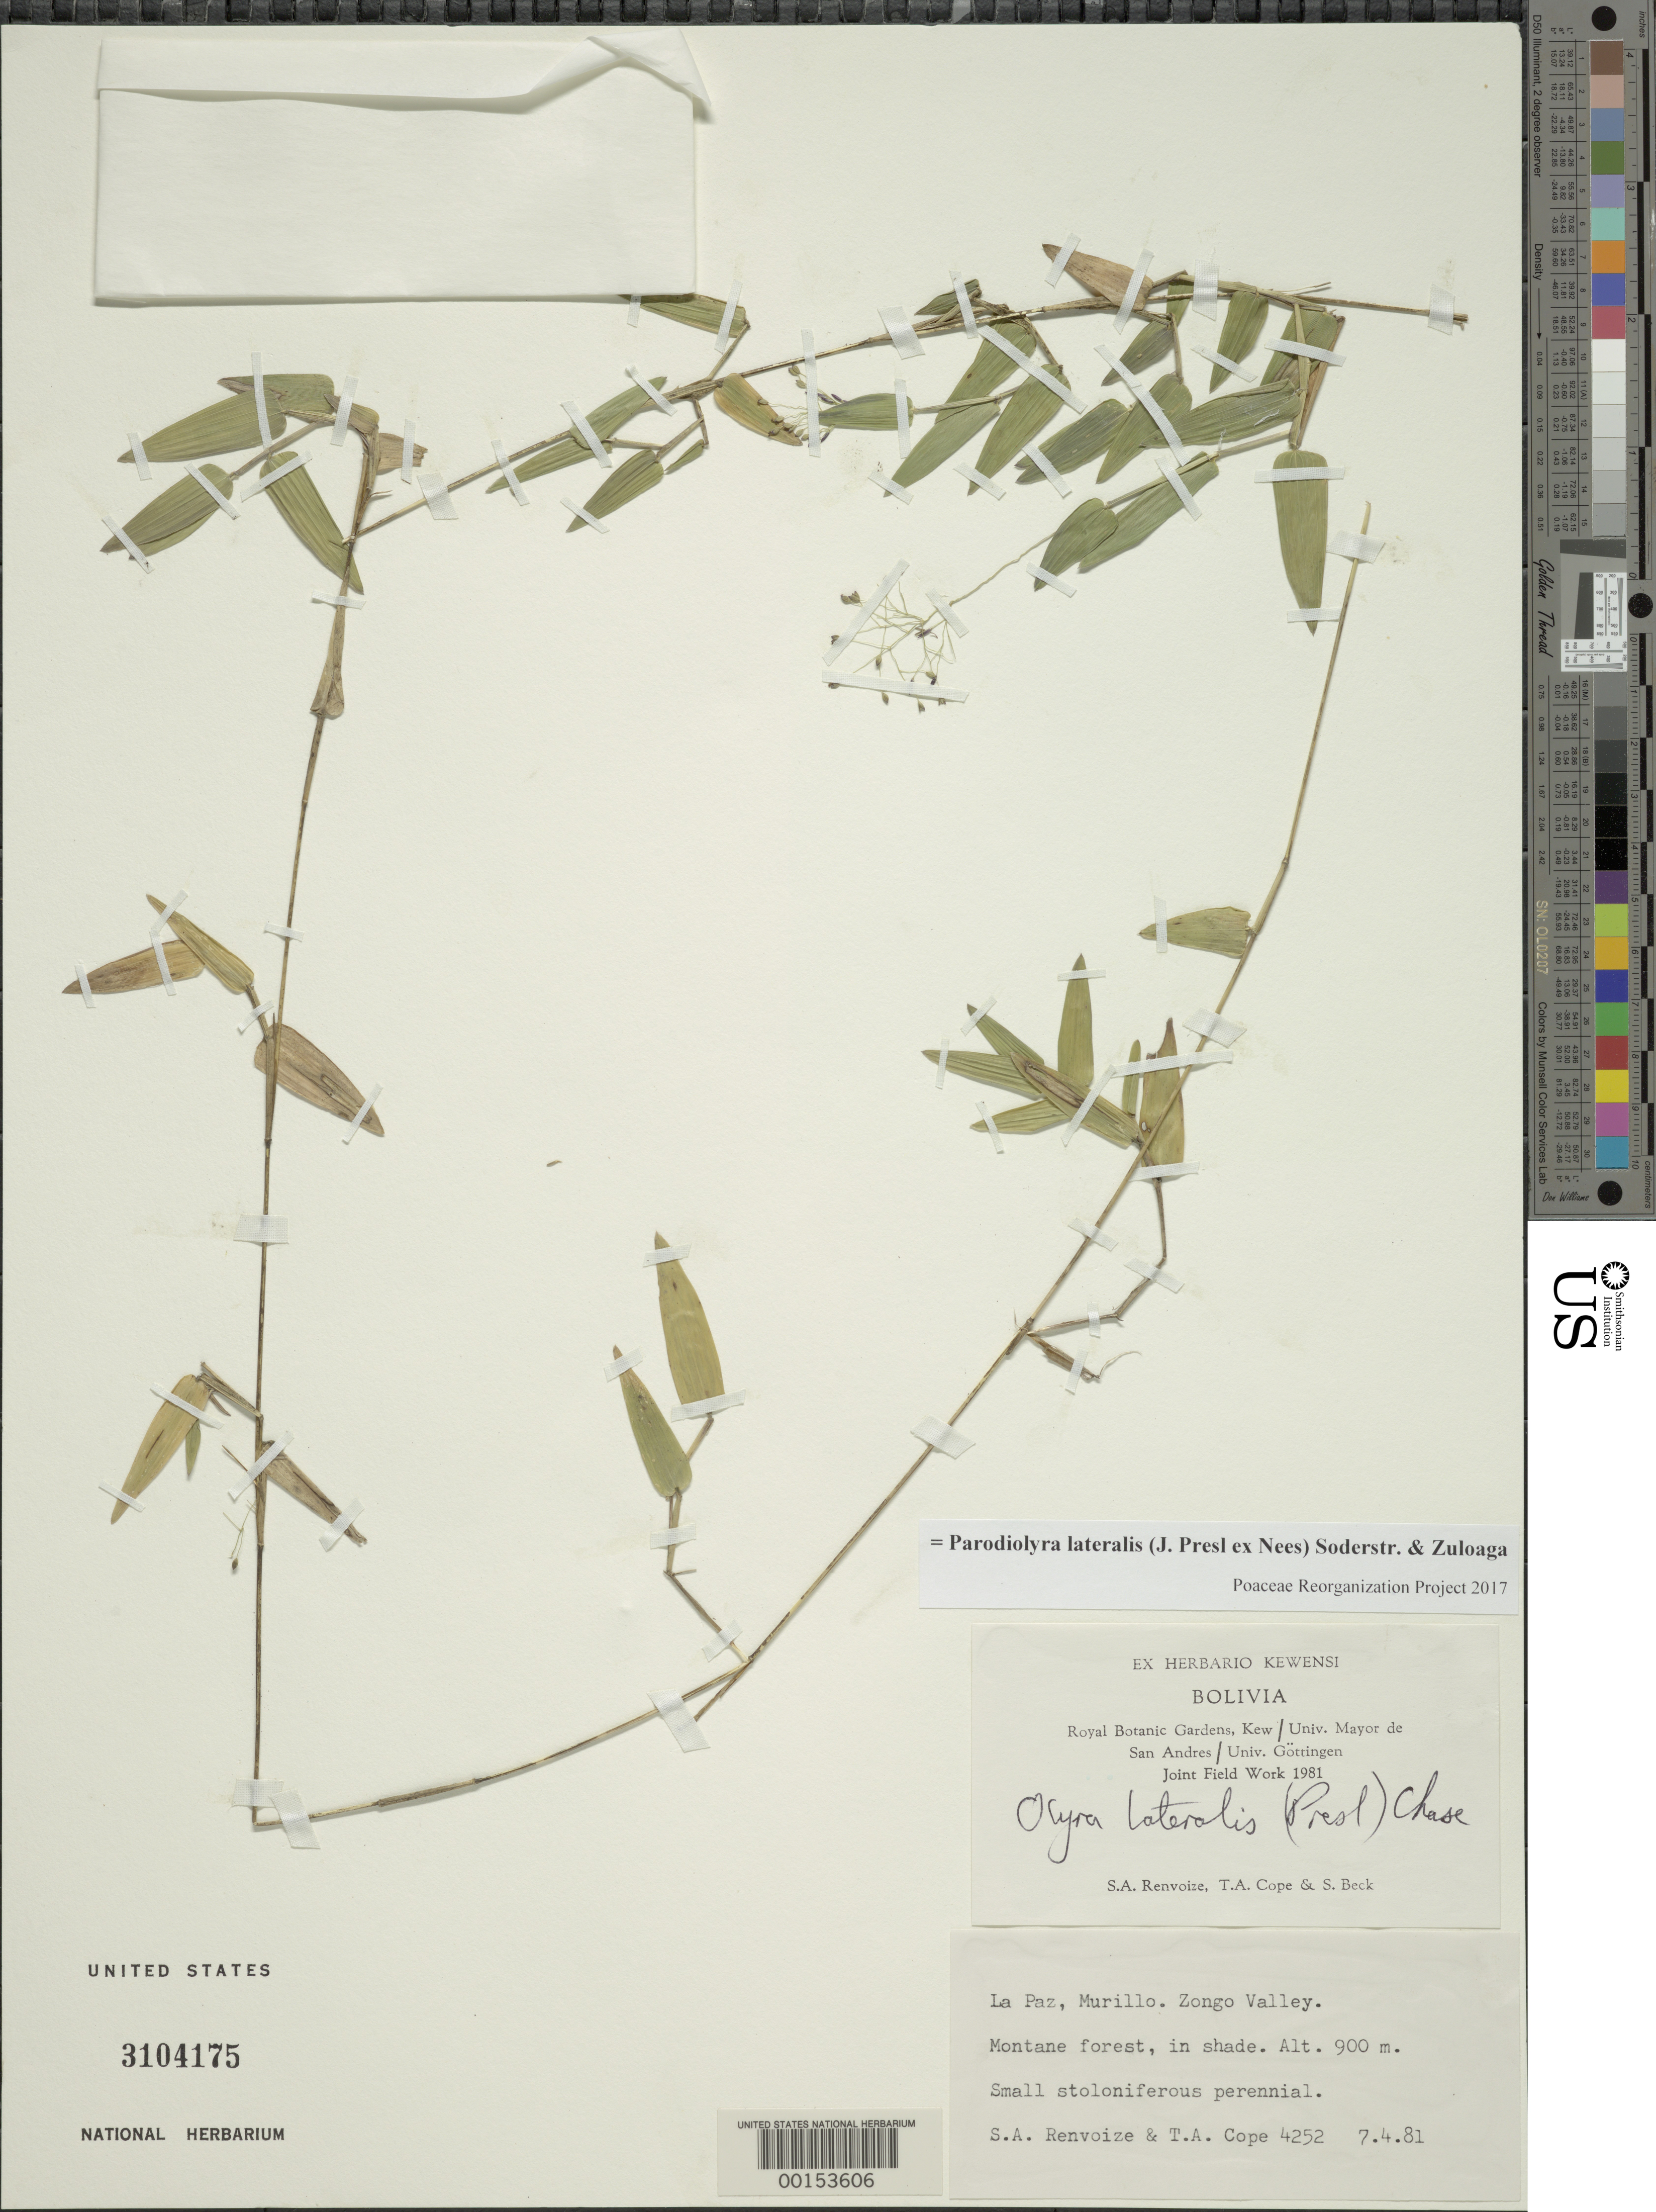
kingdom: Plantae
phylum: Tracheophyta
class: Liliopsida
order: Poales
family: Poaceae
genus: Parodiolyra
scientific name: Parodiolyra lateralis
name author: (J. Presl ex Nees) Soderstr. & Zuloaga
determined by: Poaceae Reorganization Project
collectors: S. A. Renvoize & T. A. Cope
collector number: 4252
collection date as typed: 07 Apr 1981 or 04 Jul 1981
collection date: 1981-04-07 or 1981-07-04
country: Bolivia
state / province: La Paz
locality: Murillo, Zongo Valley, montane forest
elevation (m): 900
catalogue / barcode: US 3104175